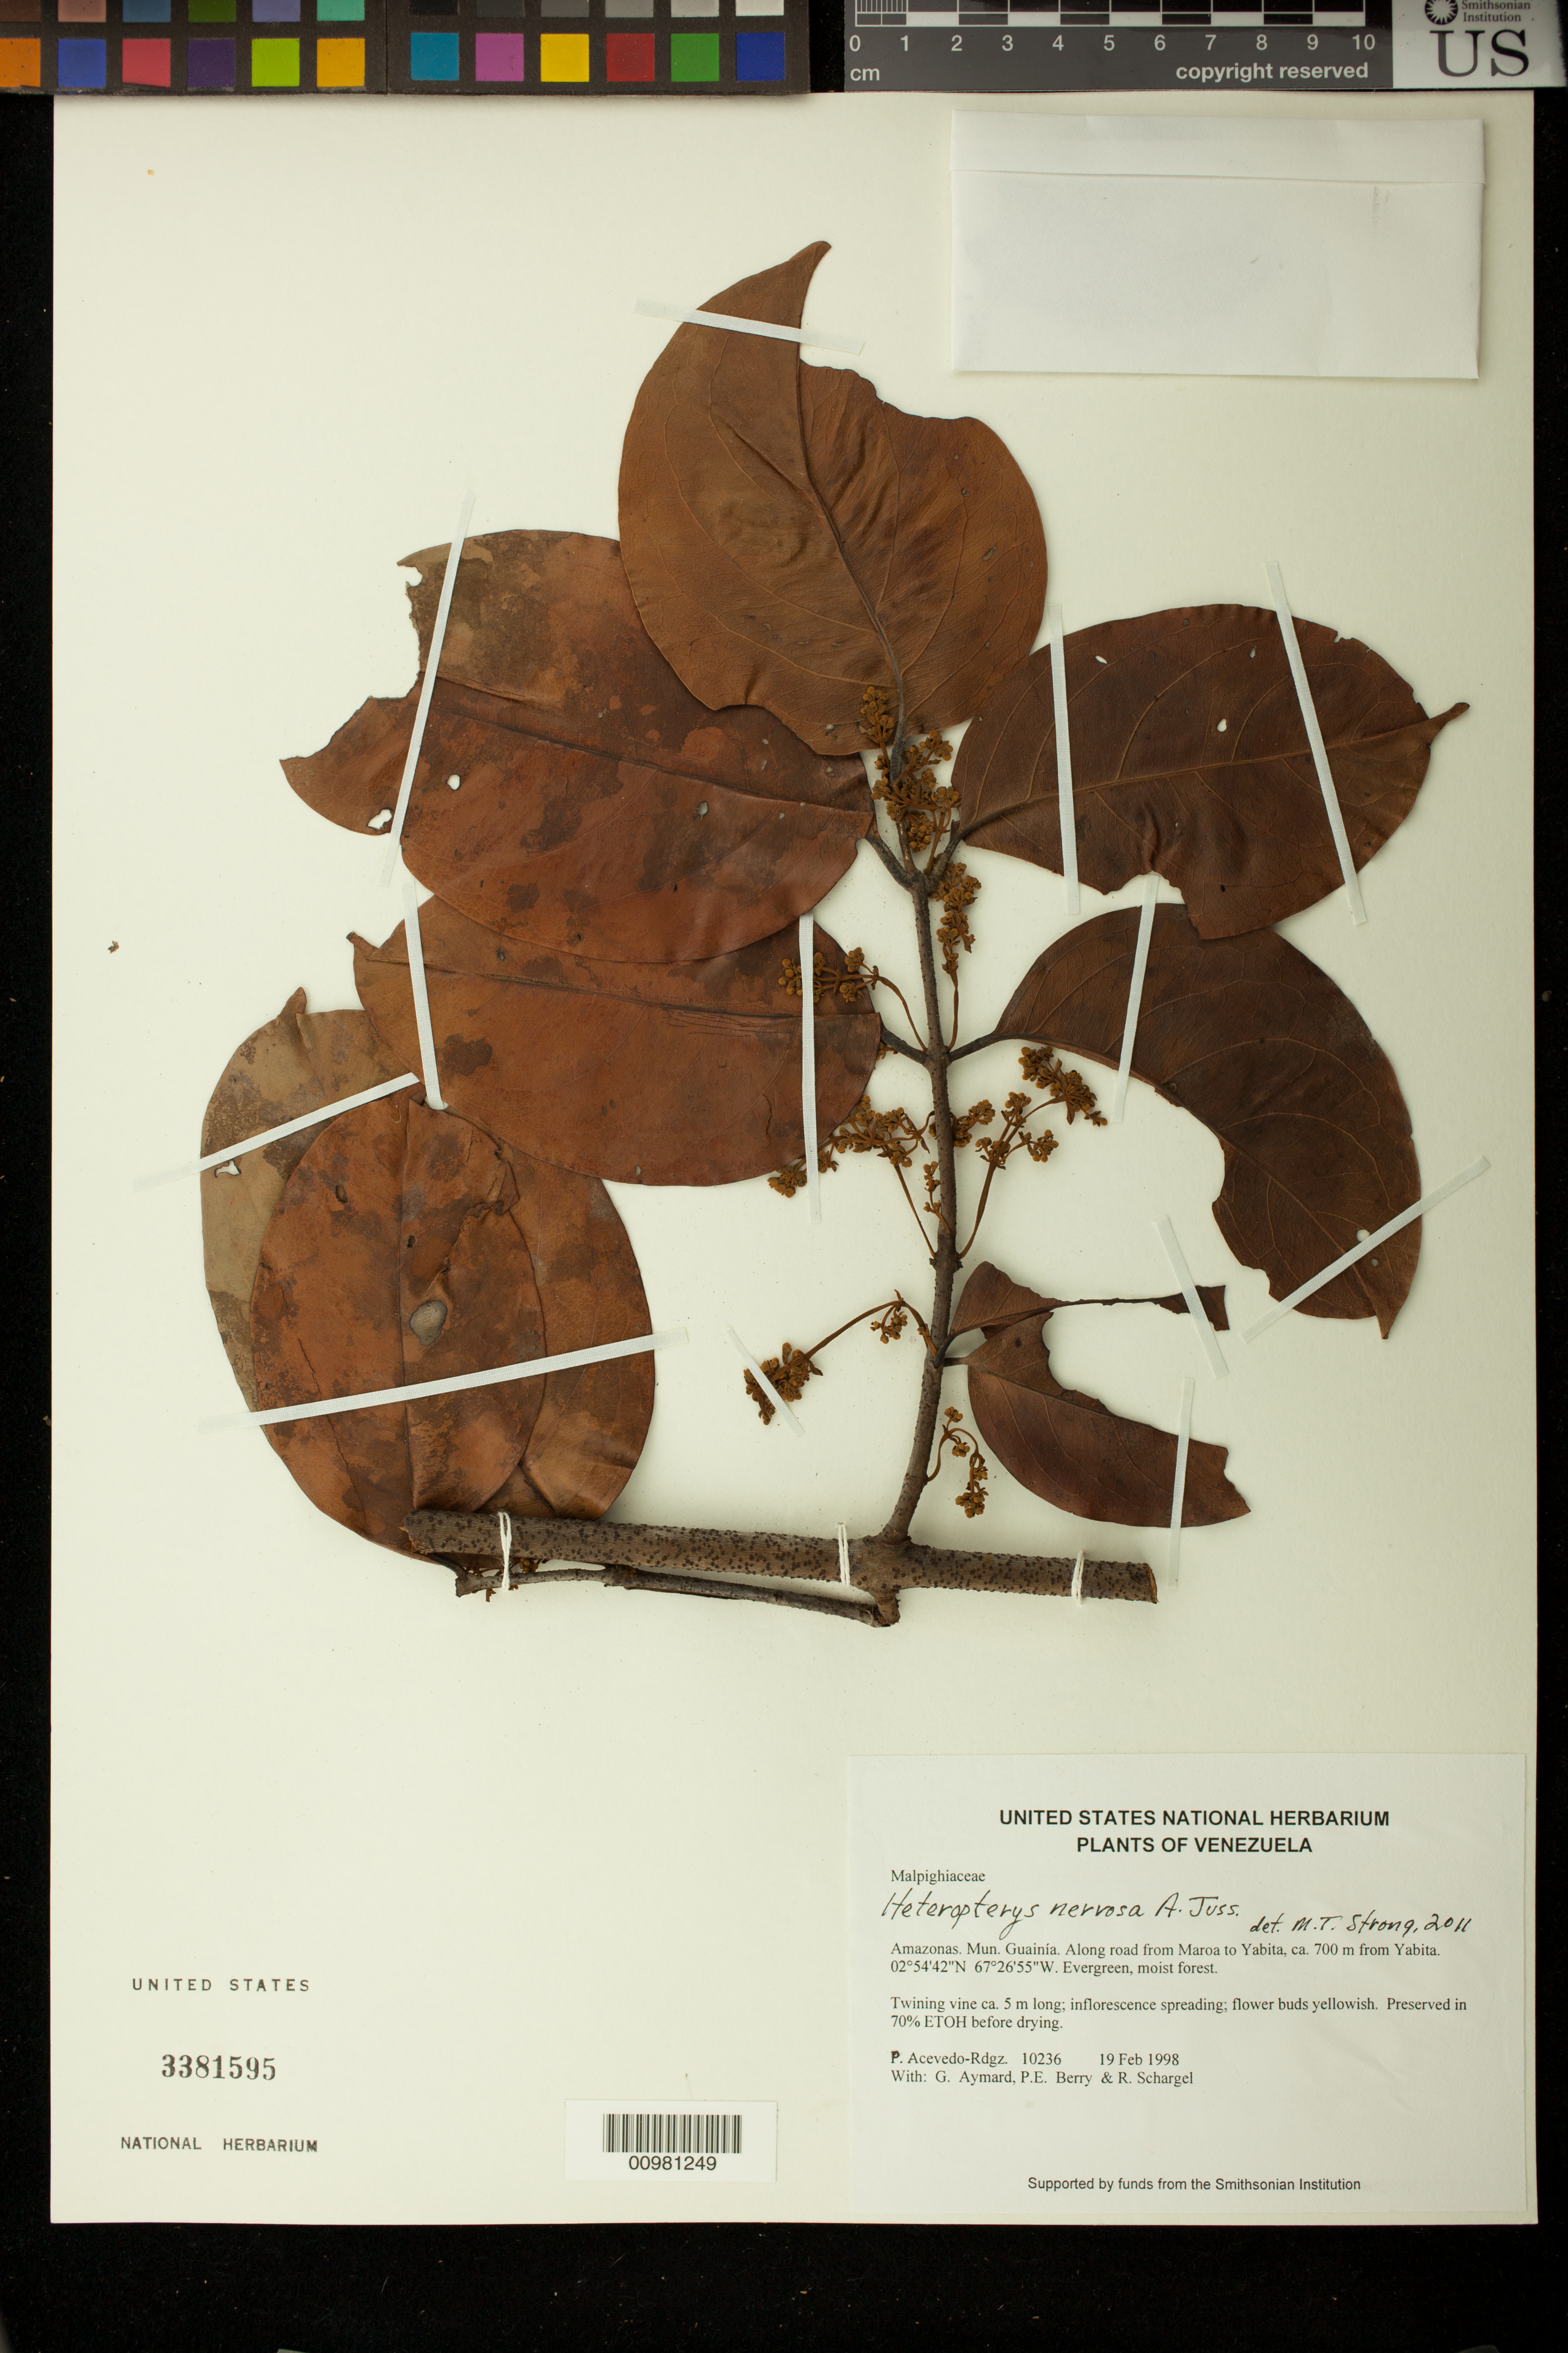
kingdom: Plantae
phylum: Tracheophyta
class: Magnoliopsida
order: Malpighiales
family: Malpighiaceae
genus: Heteropterys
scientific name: Heteropterys nervosa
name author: A. Juss.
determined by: Strong, M. T., (US), Smithsonian Institution - National Museum of Natural History (UNITED STATES)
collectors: P. Acevedo-Rodr., G. A. Aymard, P. E. Berry & R. Schargel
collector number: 10236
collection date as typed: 19 Feb 1998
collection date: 1998-02-19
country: Venezuela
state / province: Amazonas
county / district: Maroa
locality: Along road from Maroa to Yabita, ca. 700 m from Yabita.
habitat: Evergreen, moist forest.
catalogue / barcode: US 3381595